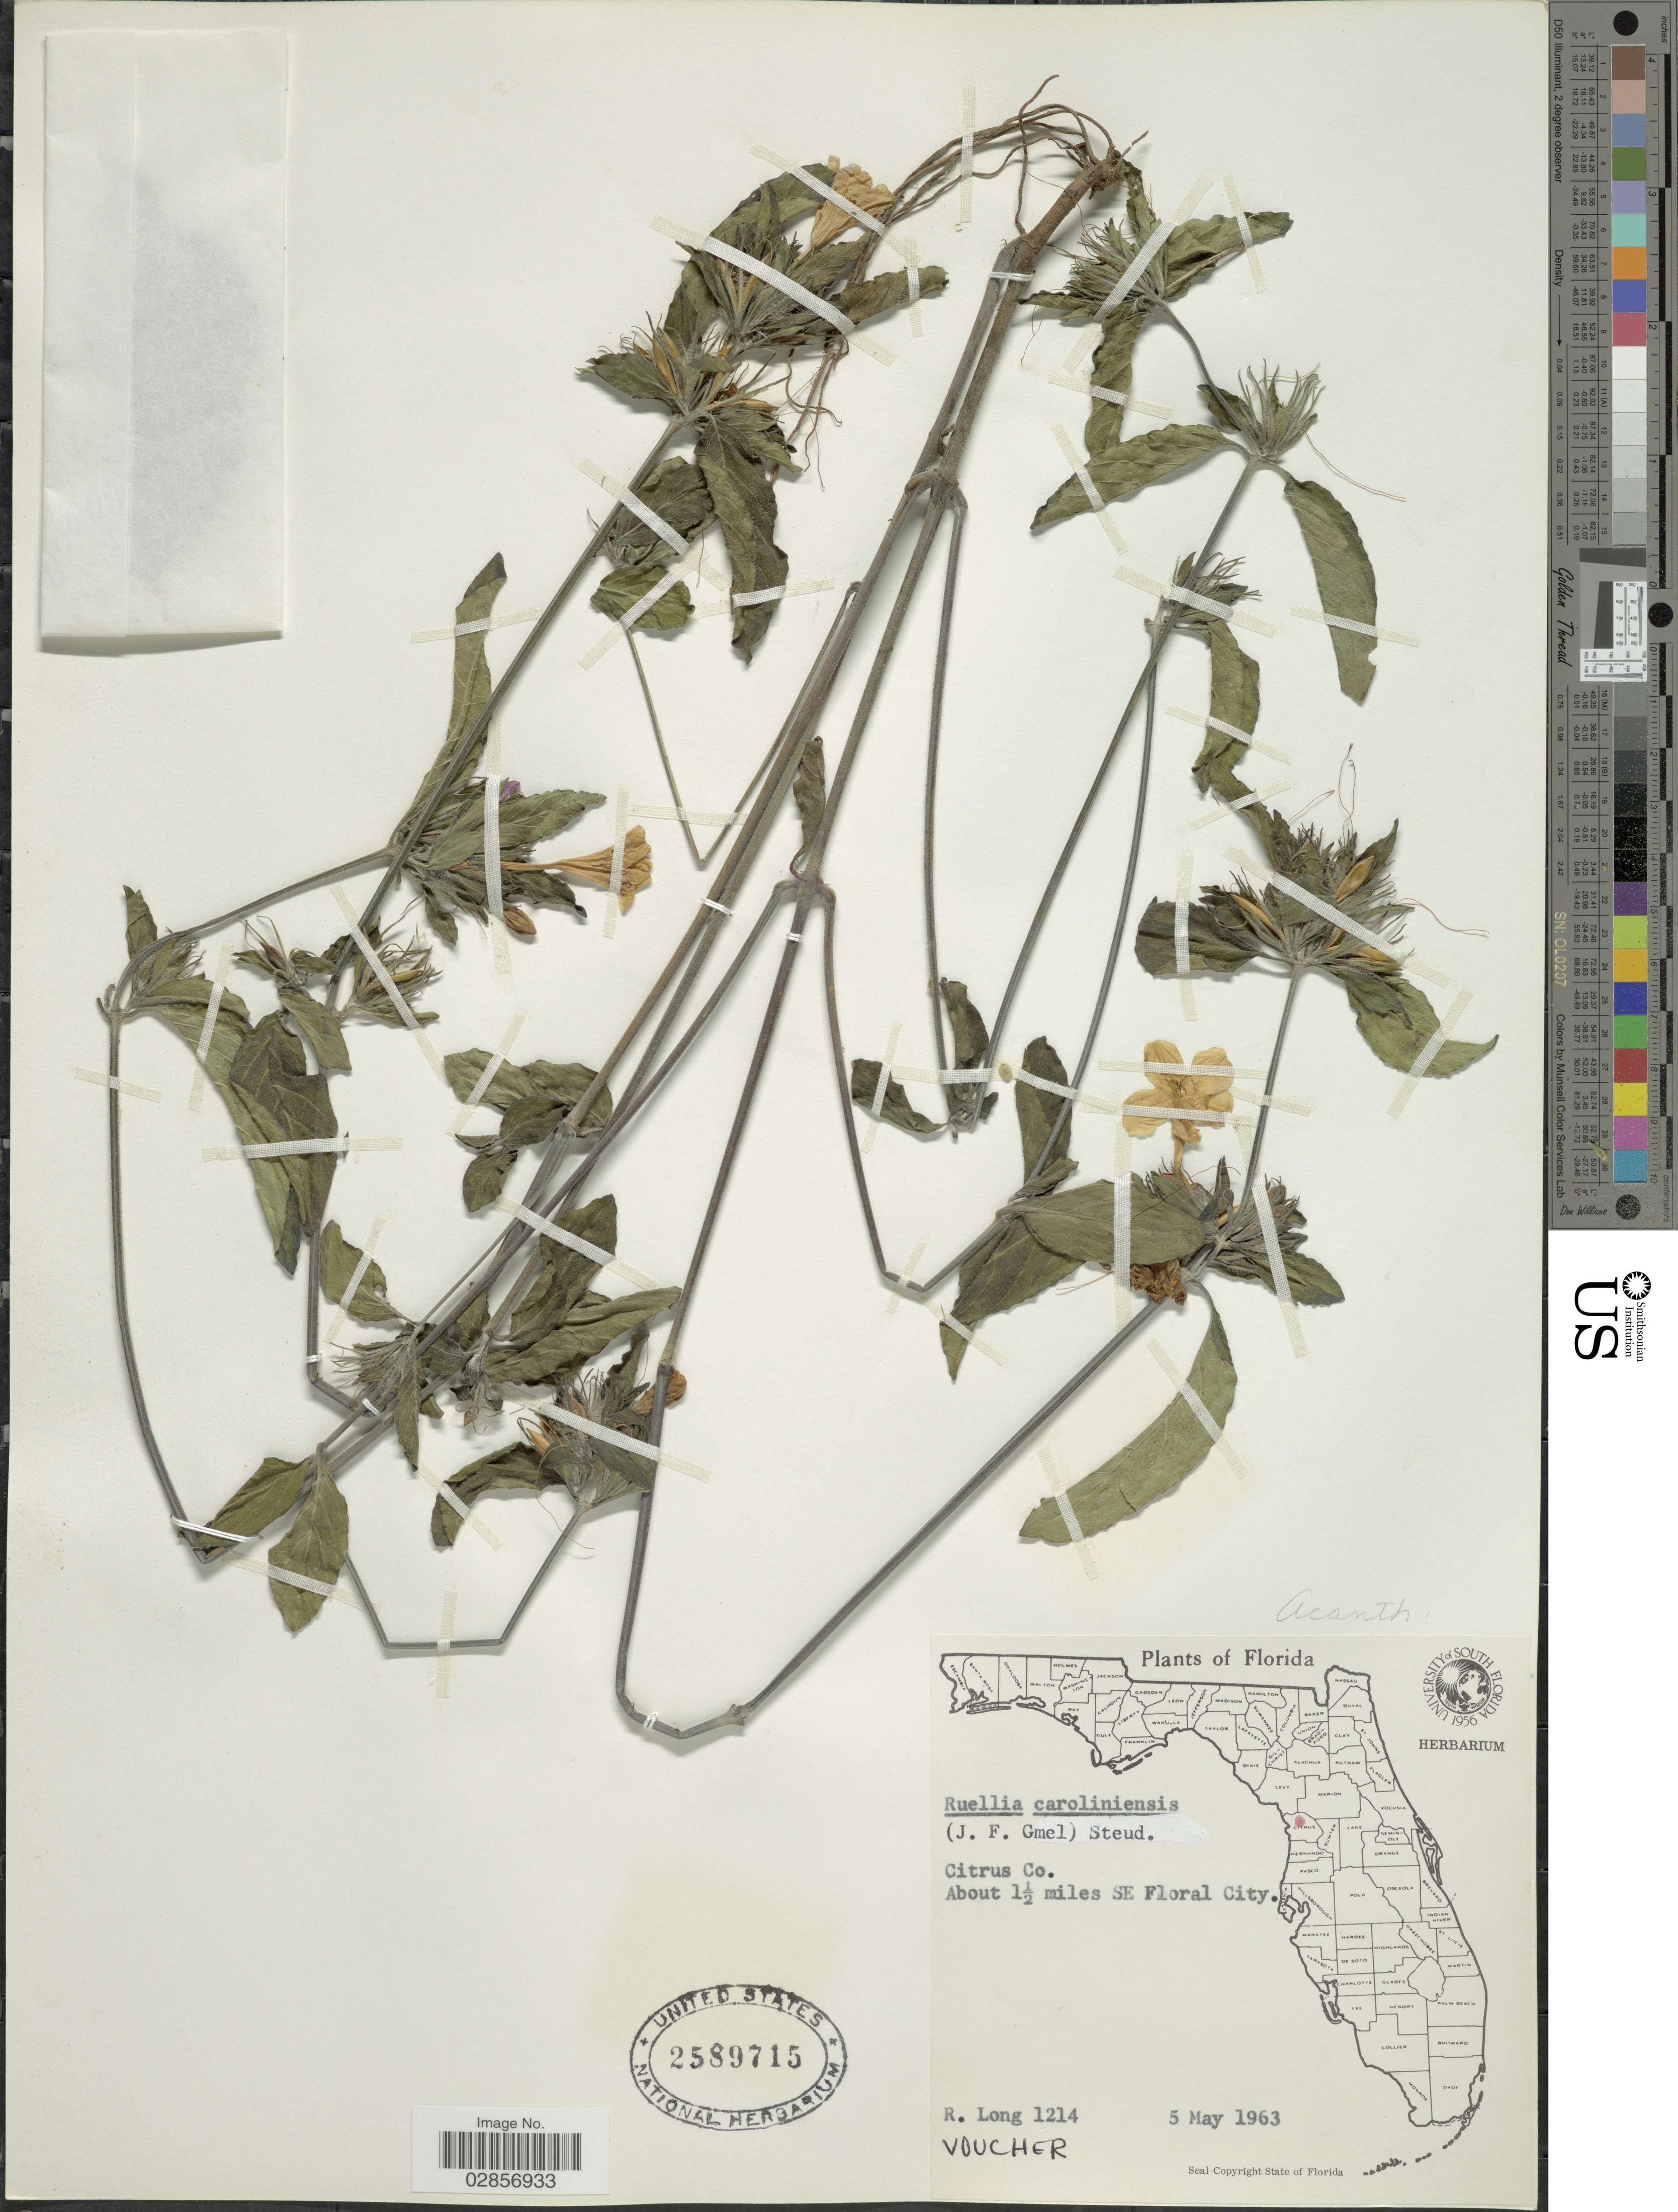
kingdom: Plantae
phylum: Tracheophyta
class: Magnoliopsida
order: Lamiales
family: Acanthaceae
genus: Ruellia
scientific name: Ruellia caroliniensis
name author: (J.F. Gmel.) Steud.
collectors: R. Long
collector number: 1214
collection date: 1963-05-05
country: United States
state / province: Florida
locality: Citrus Co. About 1½ miles SE Floral City.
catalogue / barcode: US 2589715